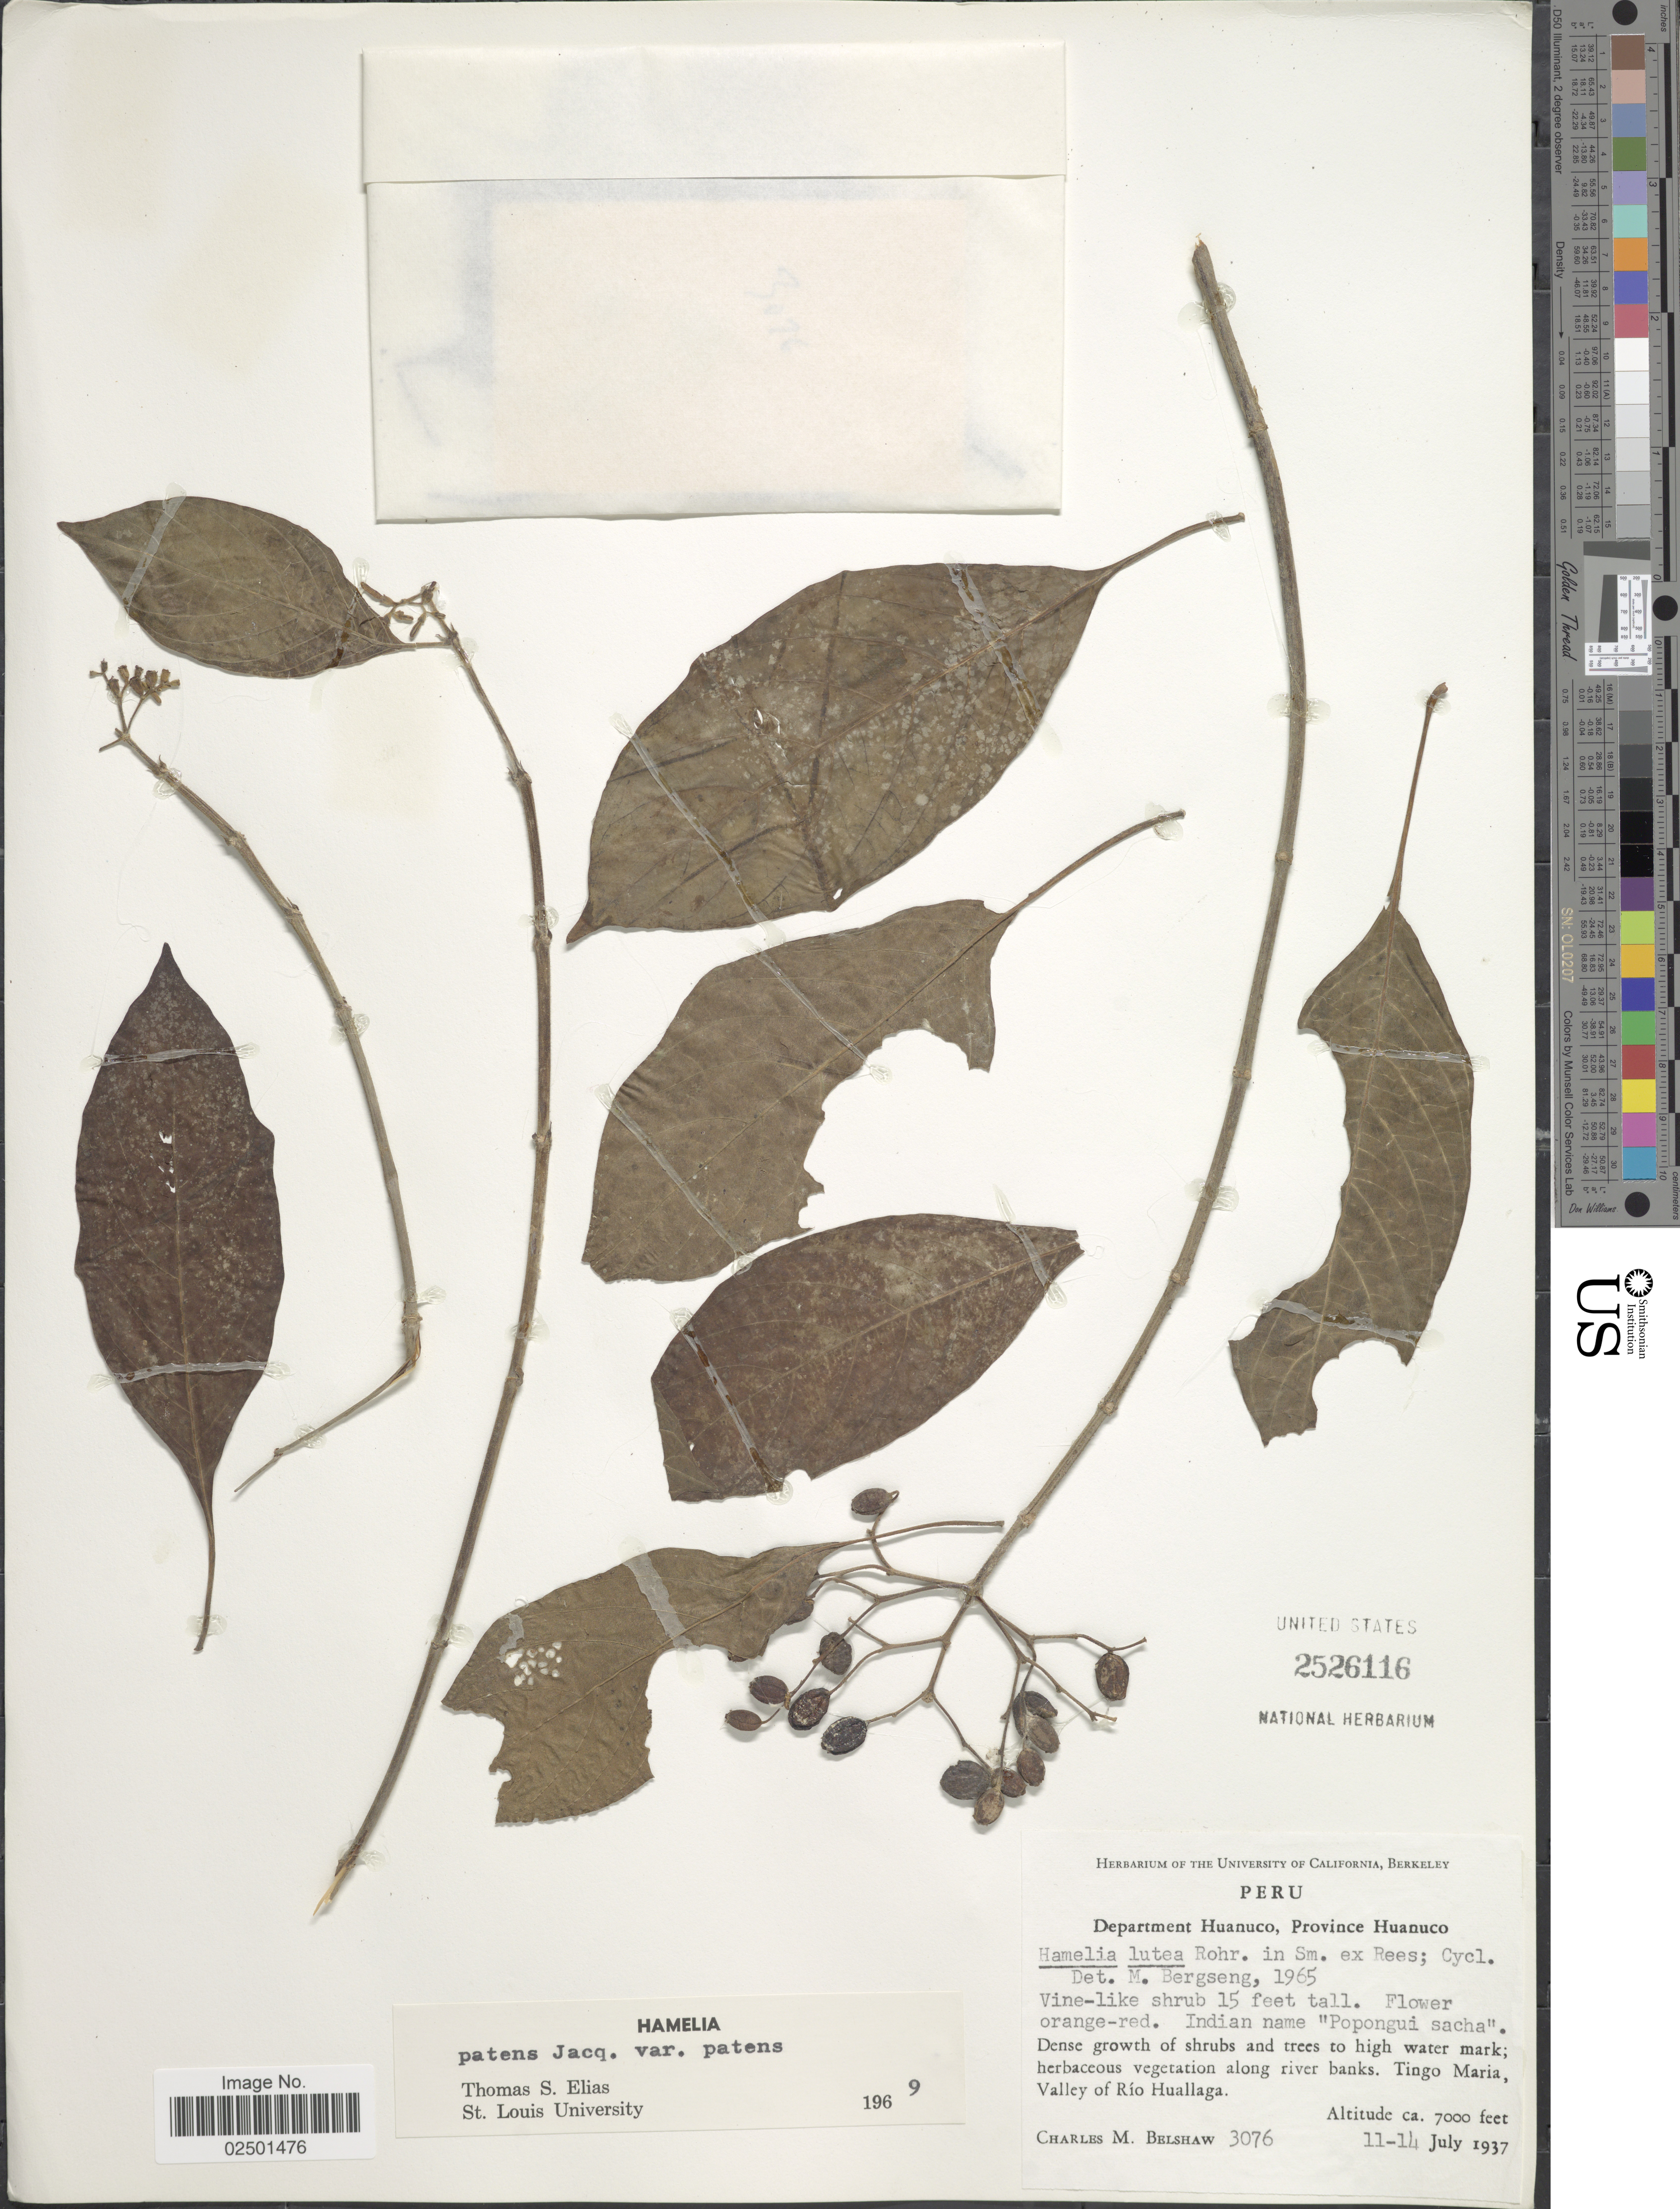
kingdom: Plantae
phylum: Tracheophyta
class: Magnoliopsida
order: Gentianales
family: Rubiaceae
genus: Hamelia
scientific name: Hamelia patens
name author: Jacq.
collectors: C. Shaw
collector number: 3076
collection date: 1937-07-11/1937-07-14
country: Peru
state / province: Huánuco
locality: Department Huanuco, Province Huanuco. Tingo Maria, Valley of Rio Huallaga.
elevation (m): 2134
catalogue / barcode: US 2526116